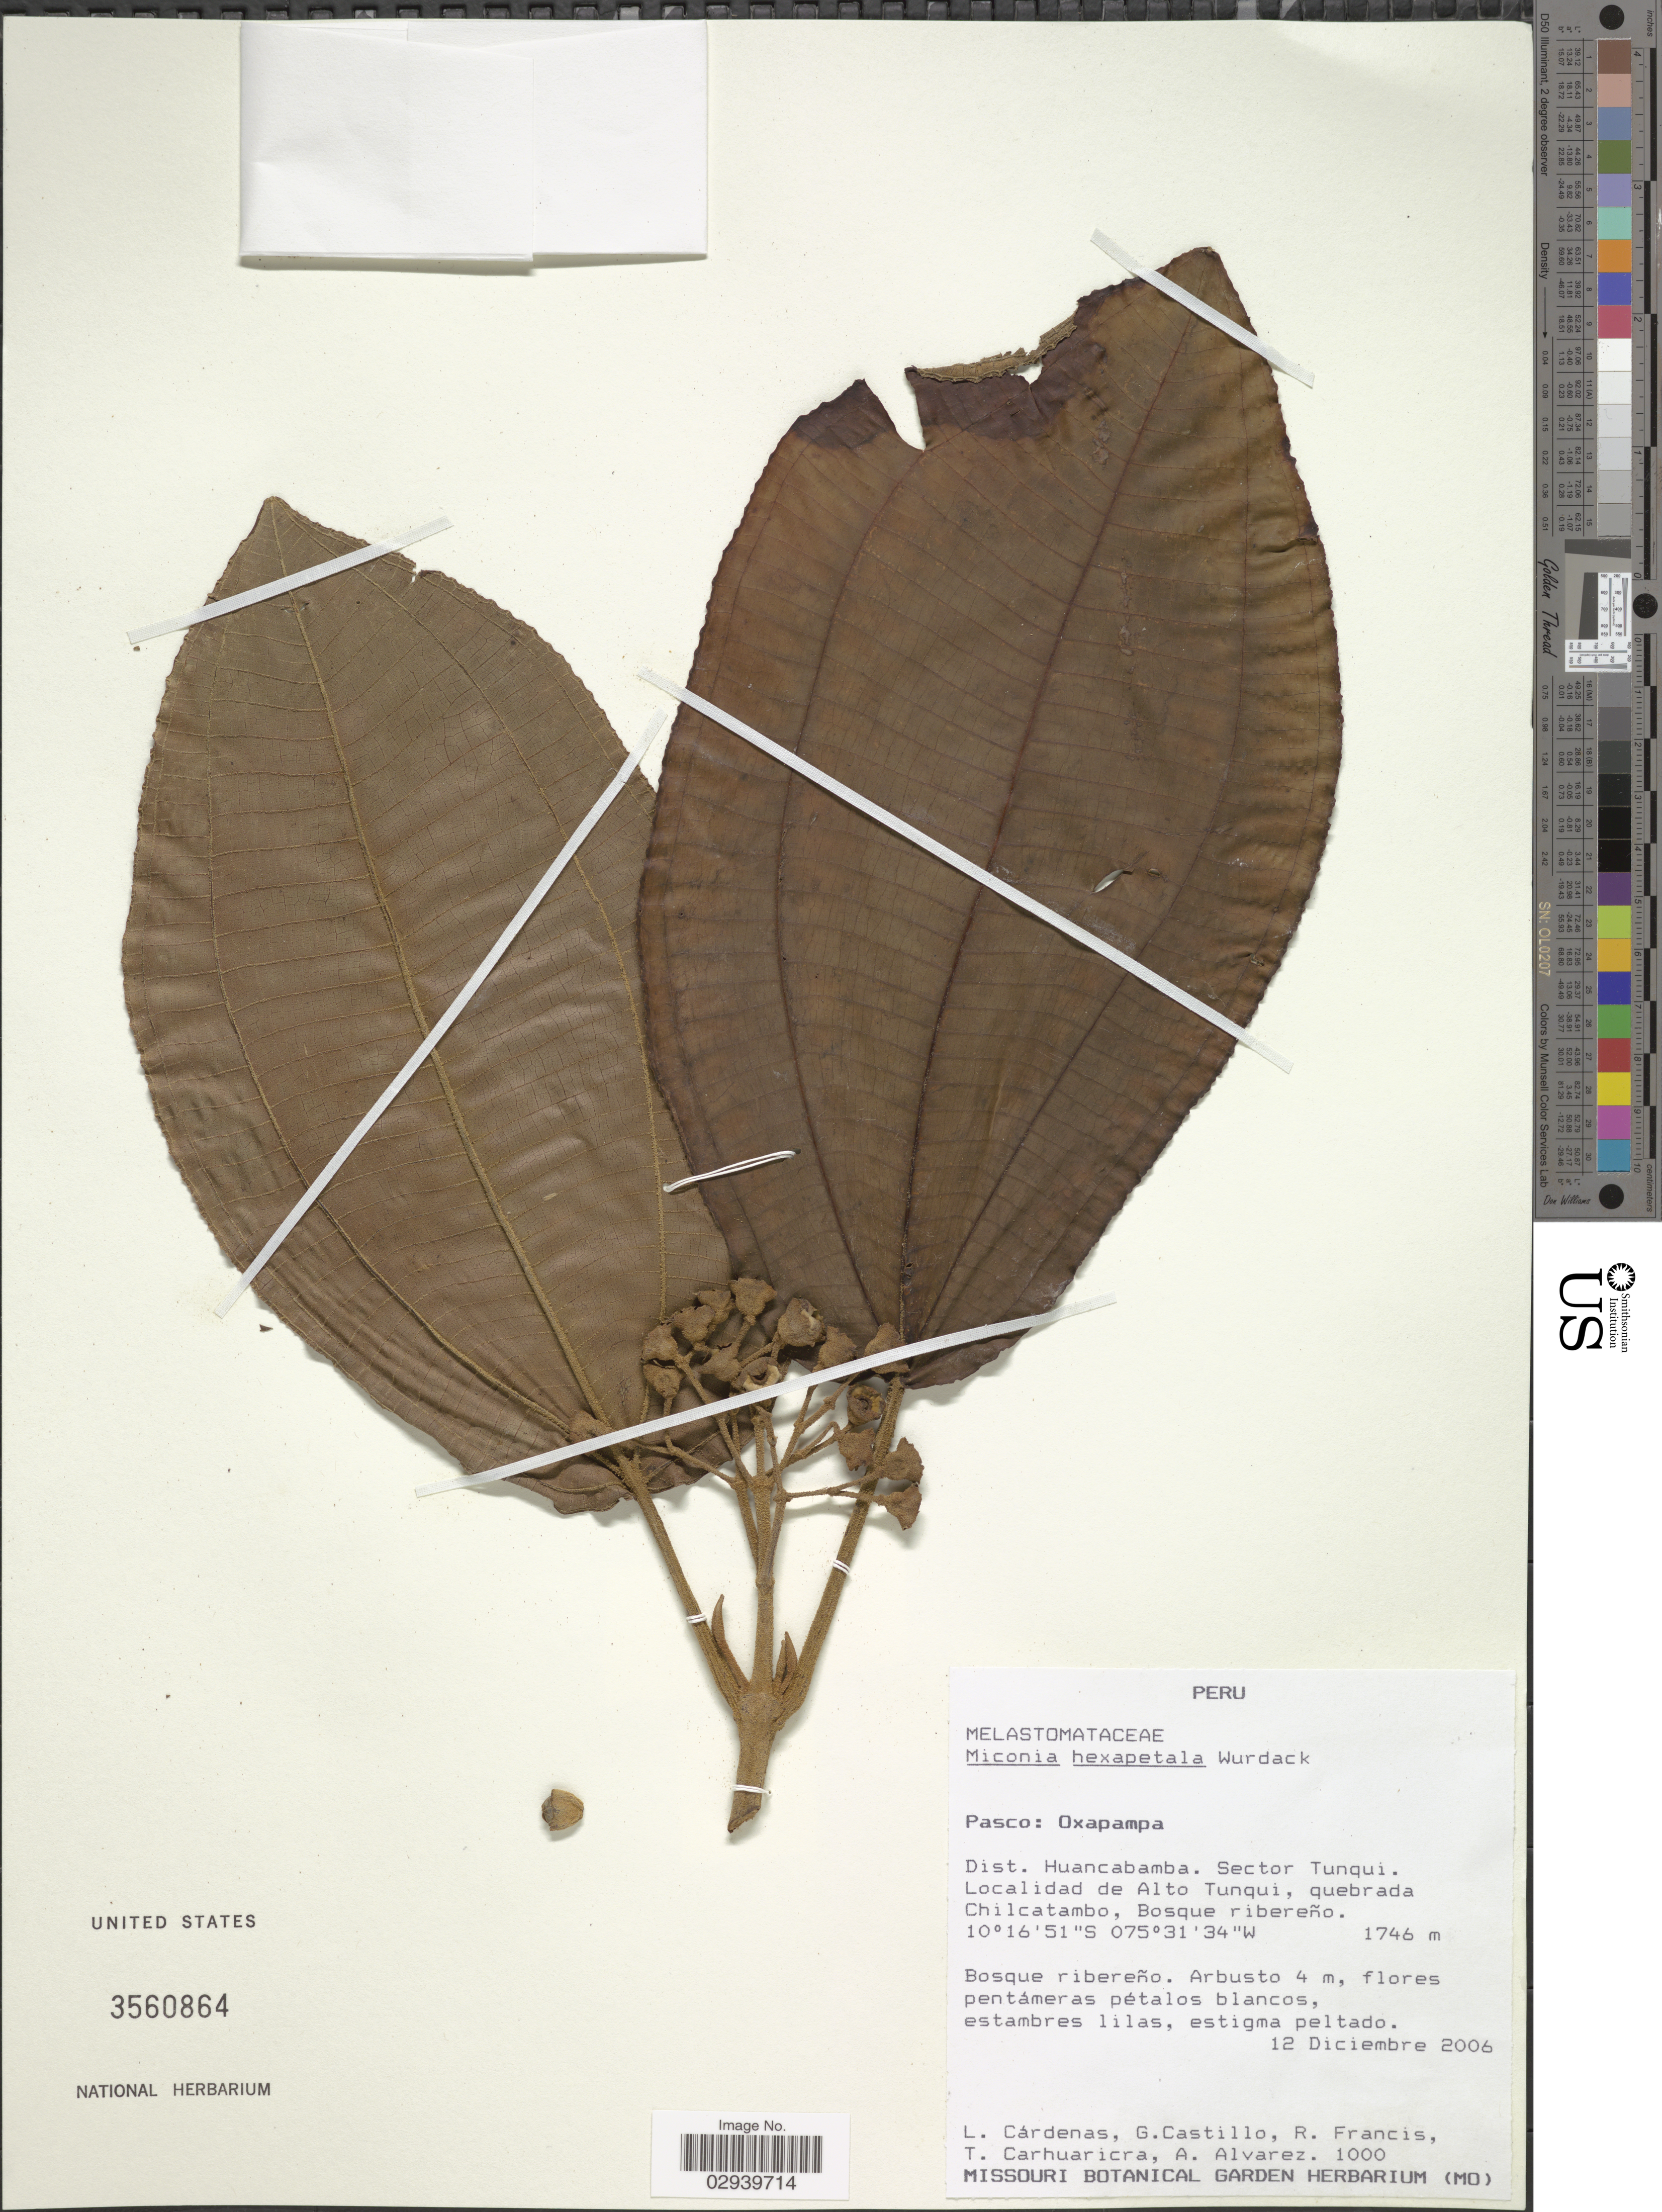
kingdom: Plantae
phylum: Tracheophyta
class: Magnoliopsida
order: Myrtales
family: Melastomataceae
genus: Miconia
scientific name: Miconia hexapetala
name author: Wurdack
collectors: L. Cárdenas, G. Castillo, R. Francis, T. Carhuaricra & A. Alvarez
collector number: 1000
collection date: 2006-12-12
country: Peru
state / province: Pasco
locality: Oxapampa, Dist. Huancabamba. Sector Tunqui. Localidad de Alto Tunqui, quebrada Chilcatambo.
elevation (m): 1746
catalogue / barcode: US 3560864